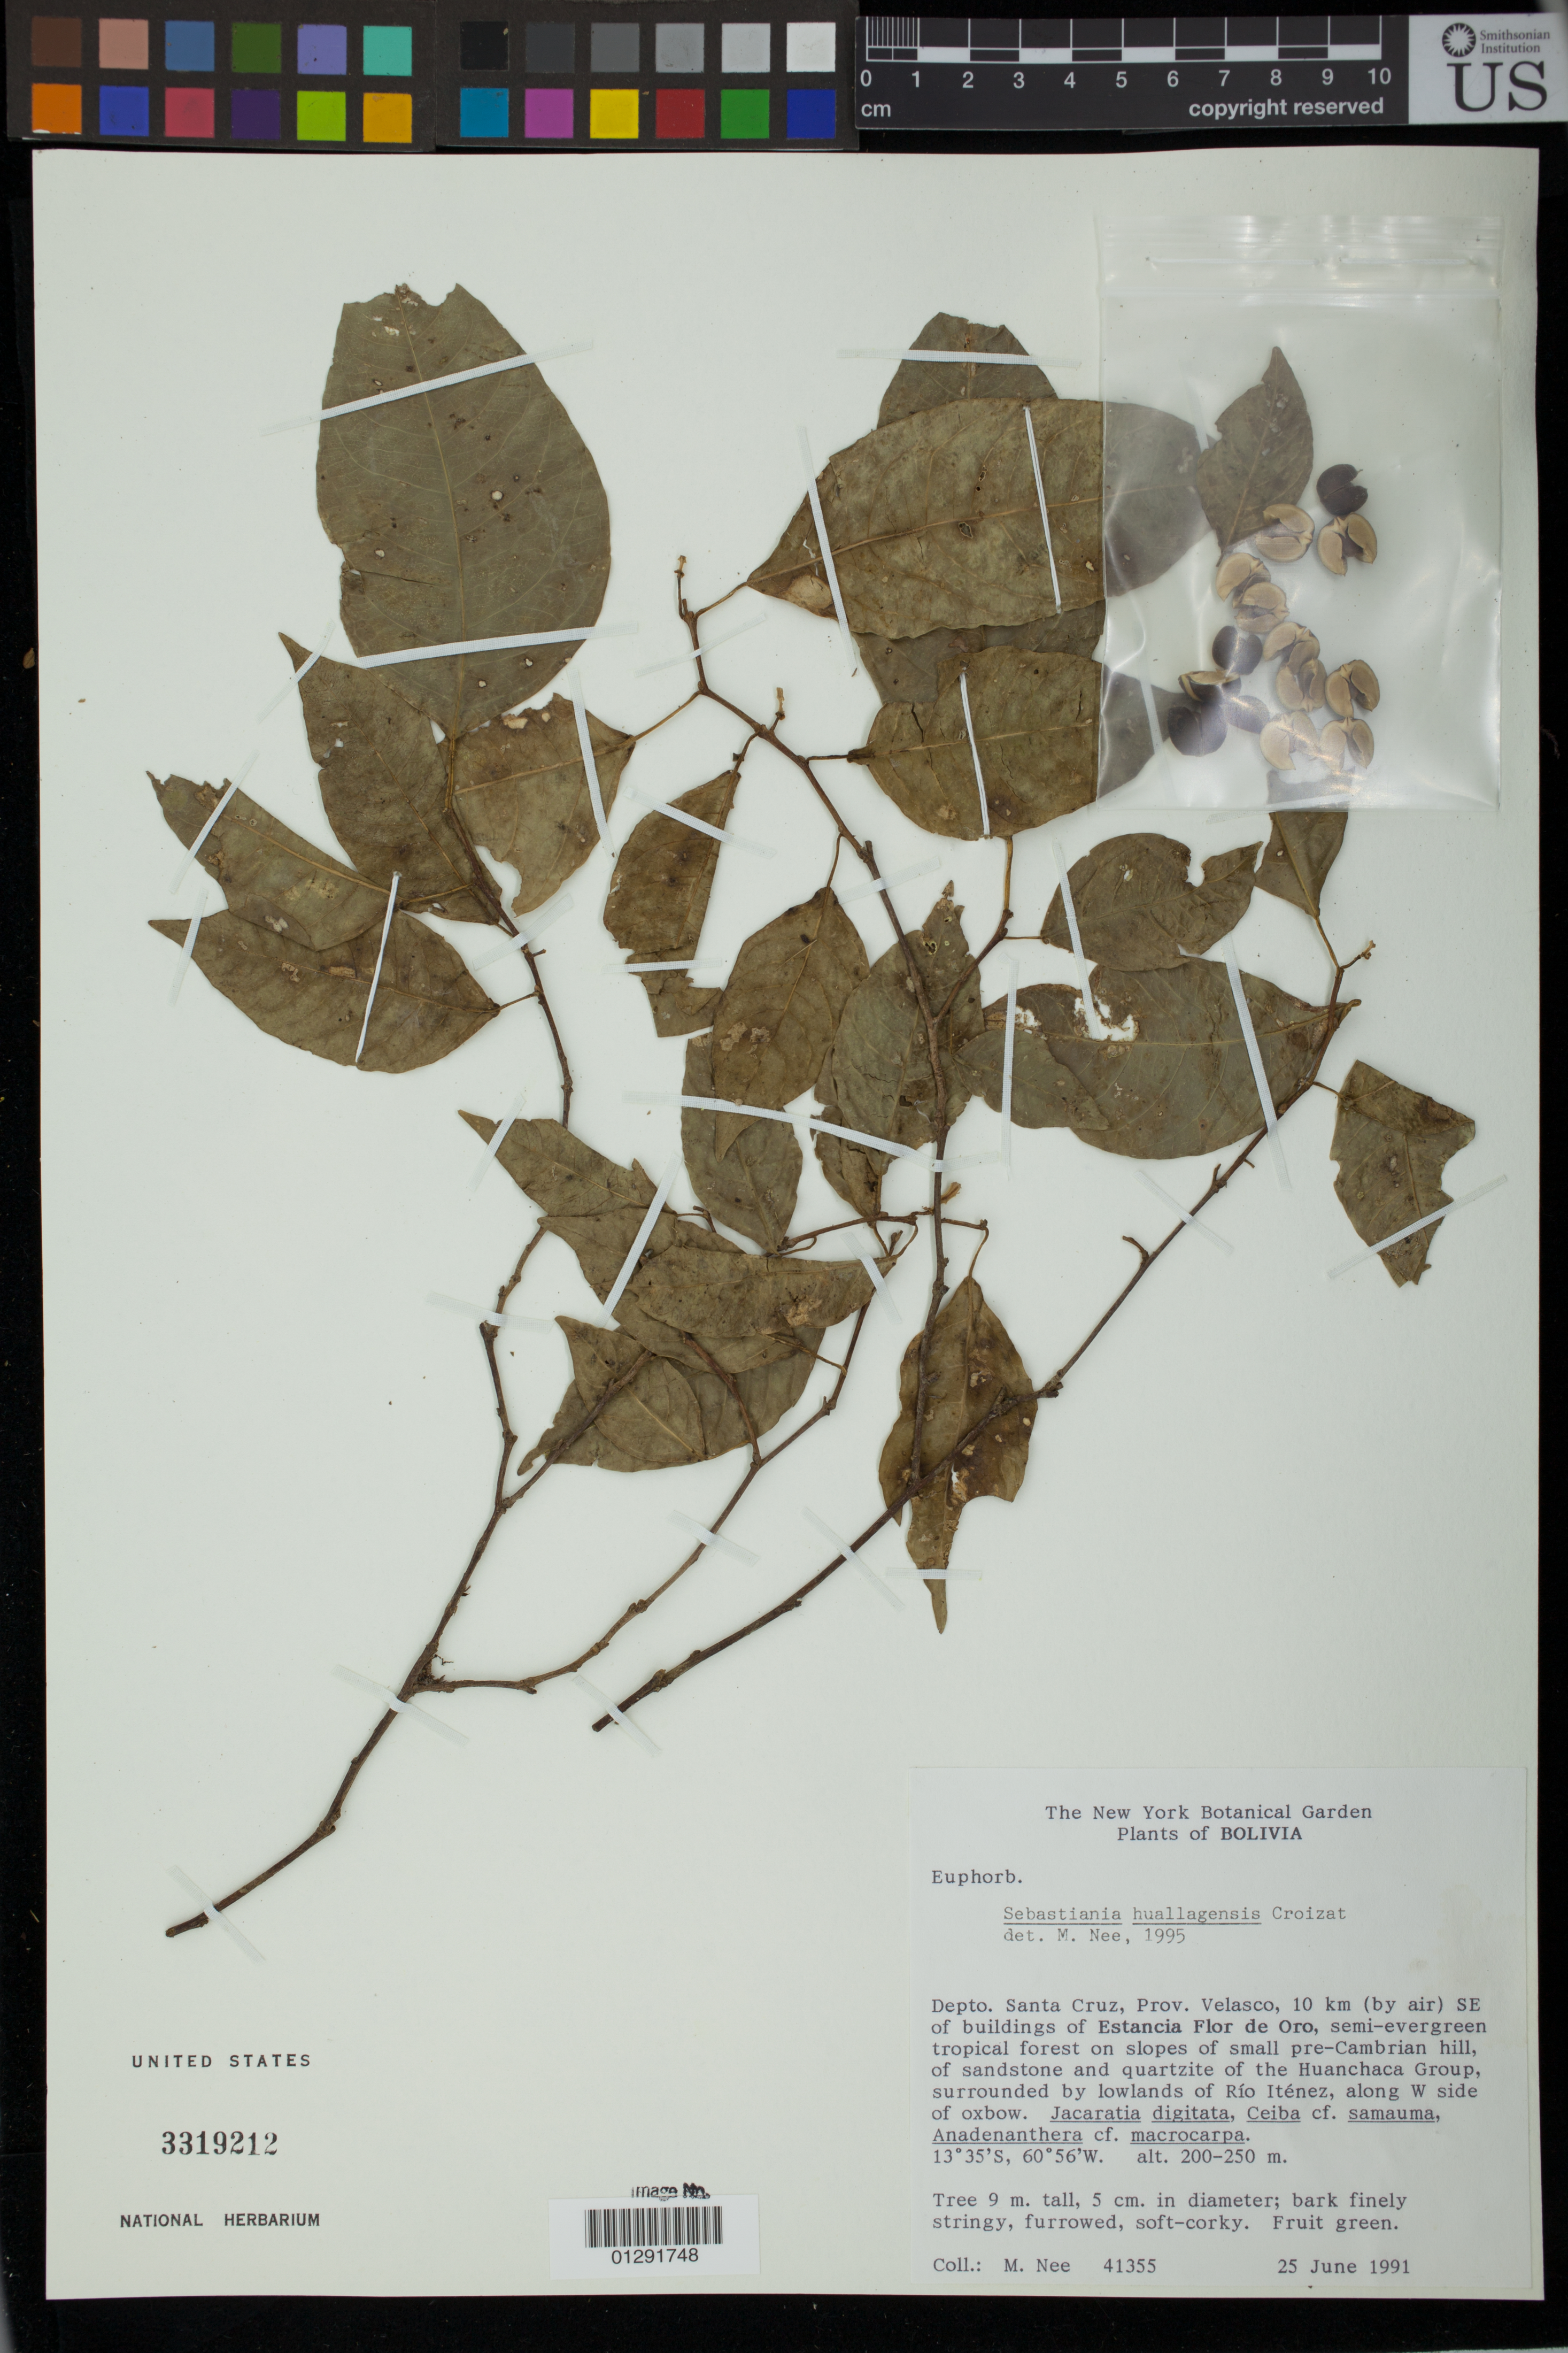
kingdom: Plantae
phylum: Tracheophyta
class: Magnoliopsida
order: Malpighiales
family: Euphorbiaceae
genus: Sebastiania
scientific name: Sebastiania huallagensis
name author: Croizat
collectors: M. Nee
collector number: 41355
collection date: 1991-06-25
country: Bolivia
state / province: Santa Cruz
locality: Prov. Velasco, 10km (by air) SE of buildings of Estnacia Flor de Oro, semi-evergreen tropical forest on slopes of small pre-Cambrian hill, of sandstone andquartzite of the Huanchaca Group, surrounded by lowlands of Rio Itenez, along W side of oxbow.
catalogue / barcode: US 3319212